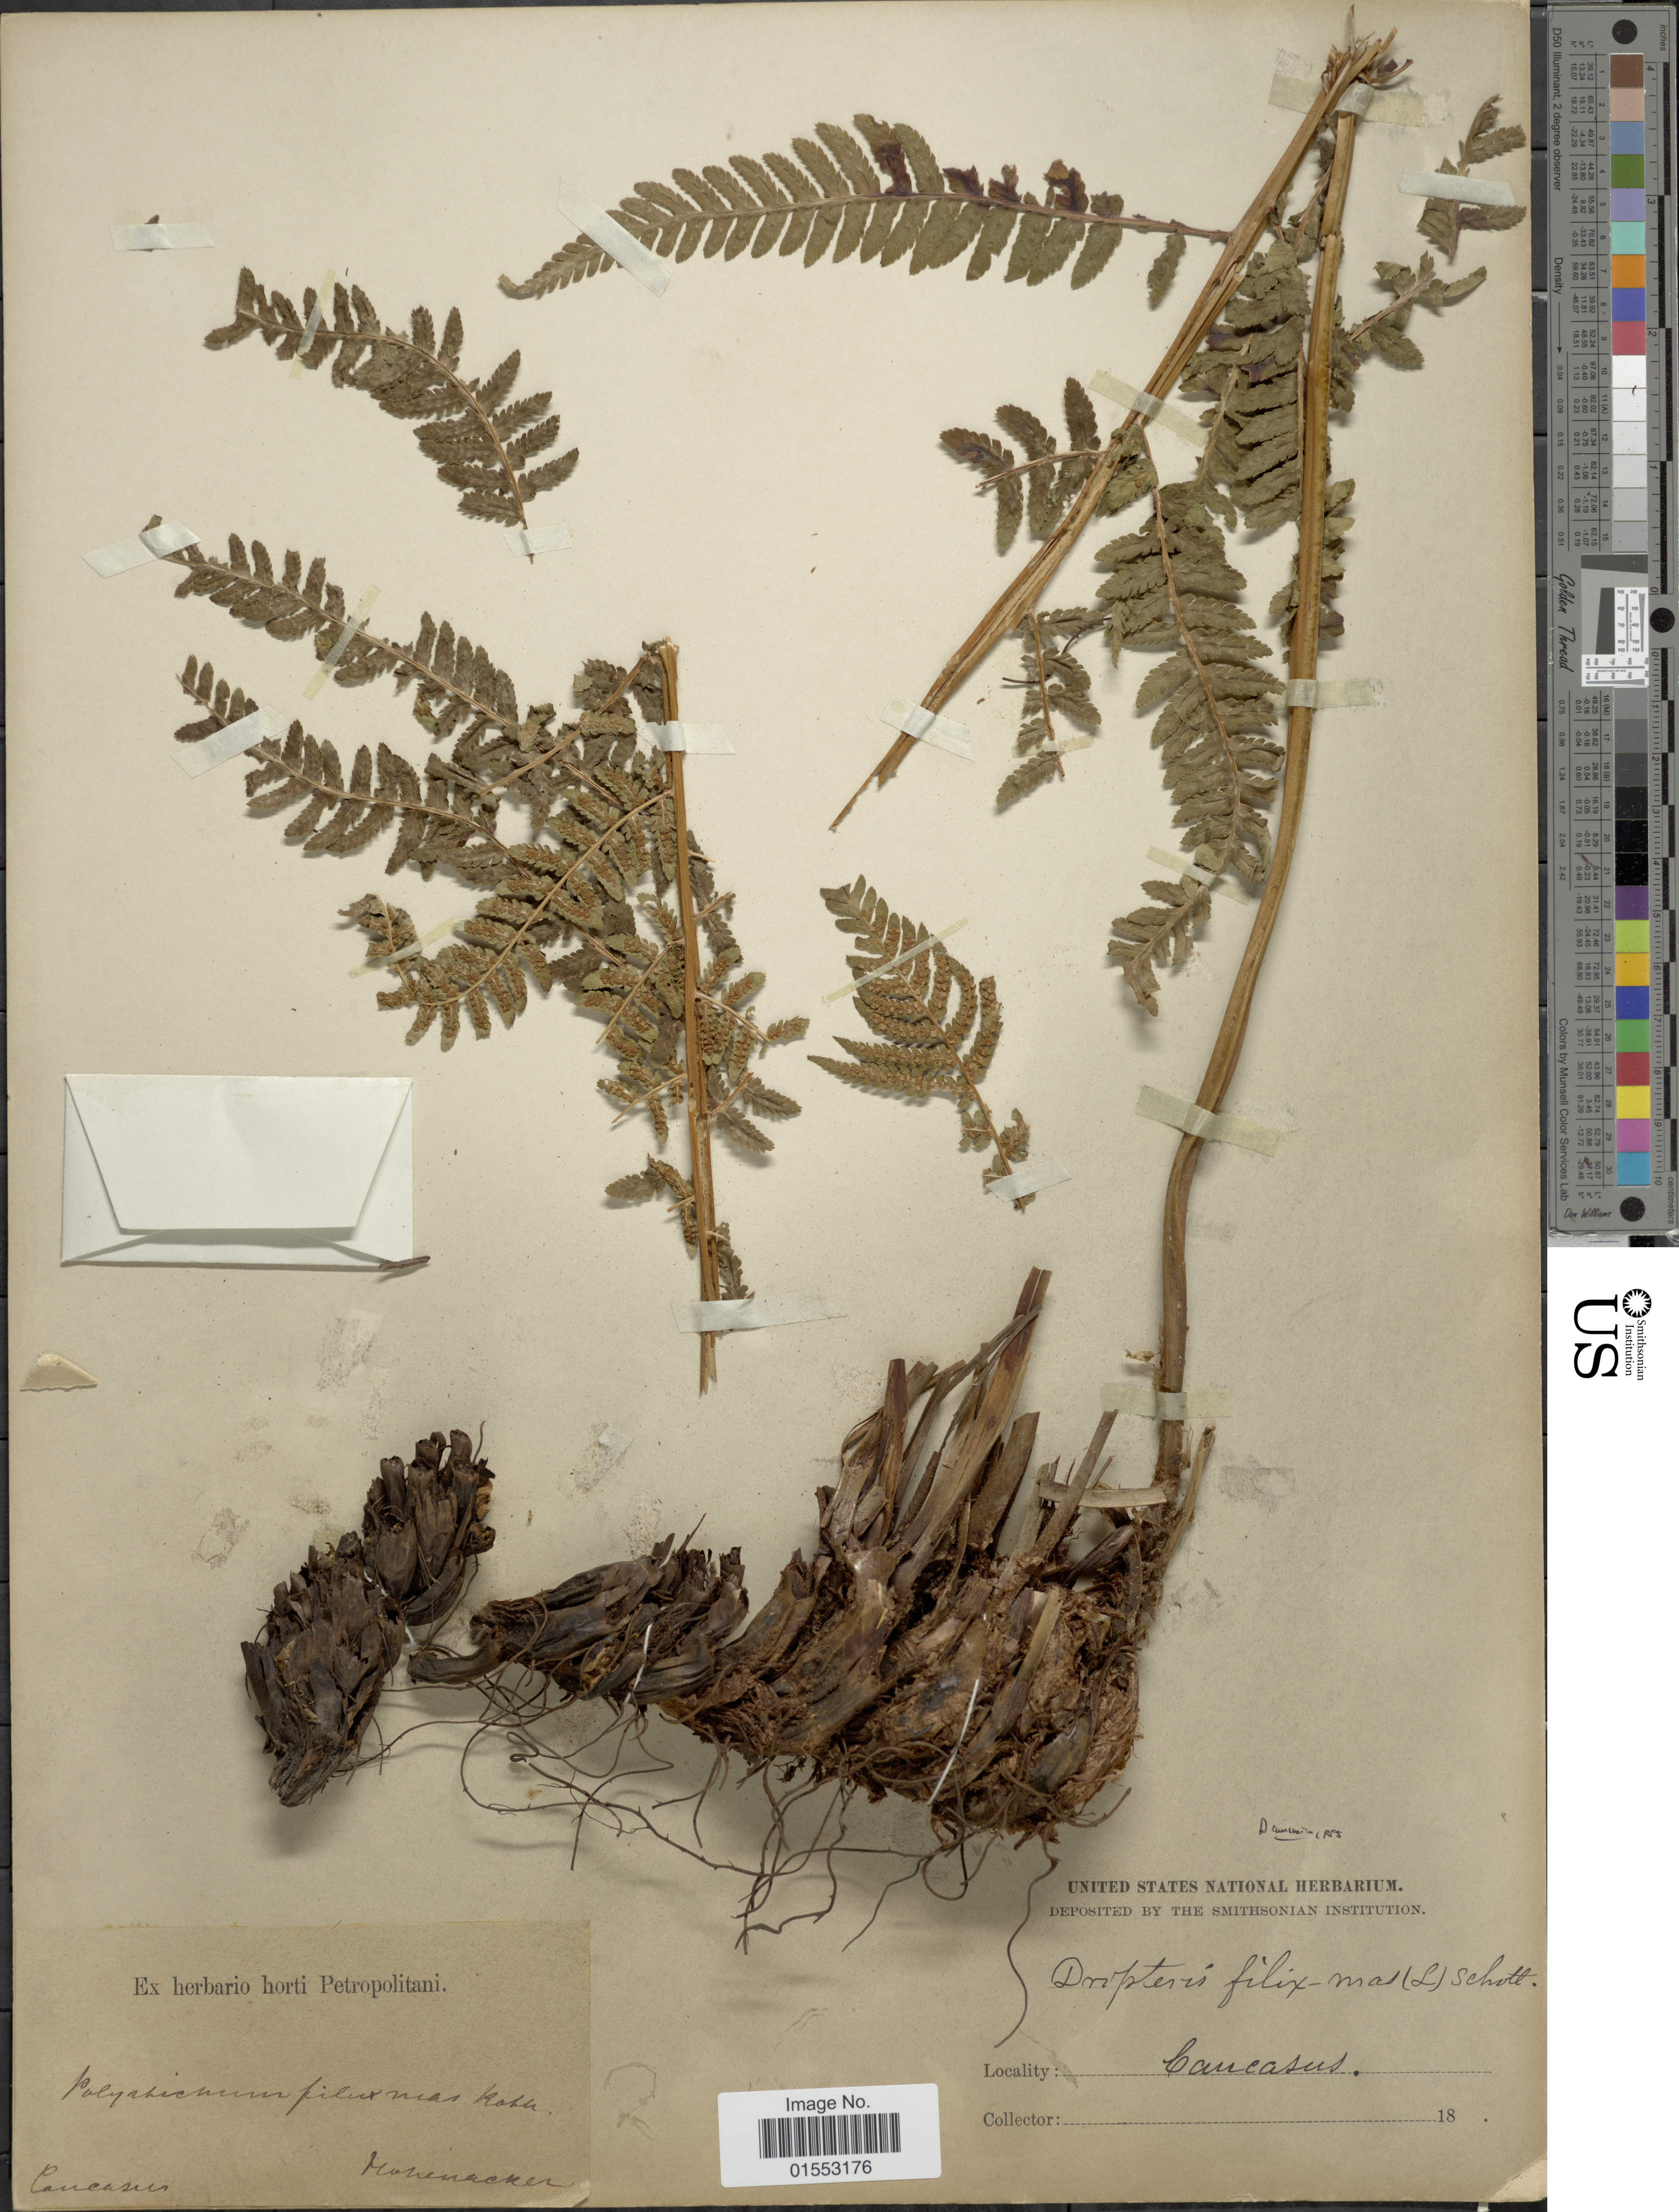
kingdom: Plantae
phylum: Tracheophyta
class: Polypodiopsida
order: Polypodiales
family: Dryopteridaceae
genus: Dryopteris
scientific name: Dryopteris caucasica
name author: Fraser-Jenk. & Corley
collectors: Hohenacker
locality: Caucasus